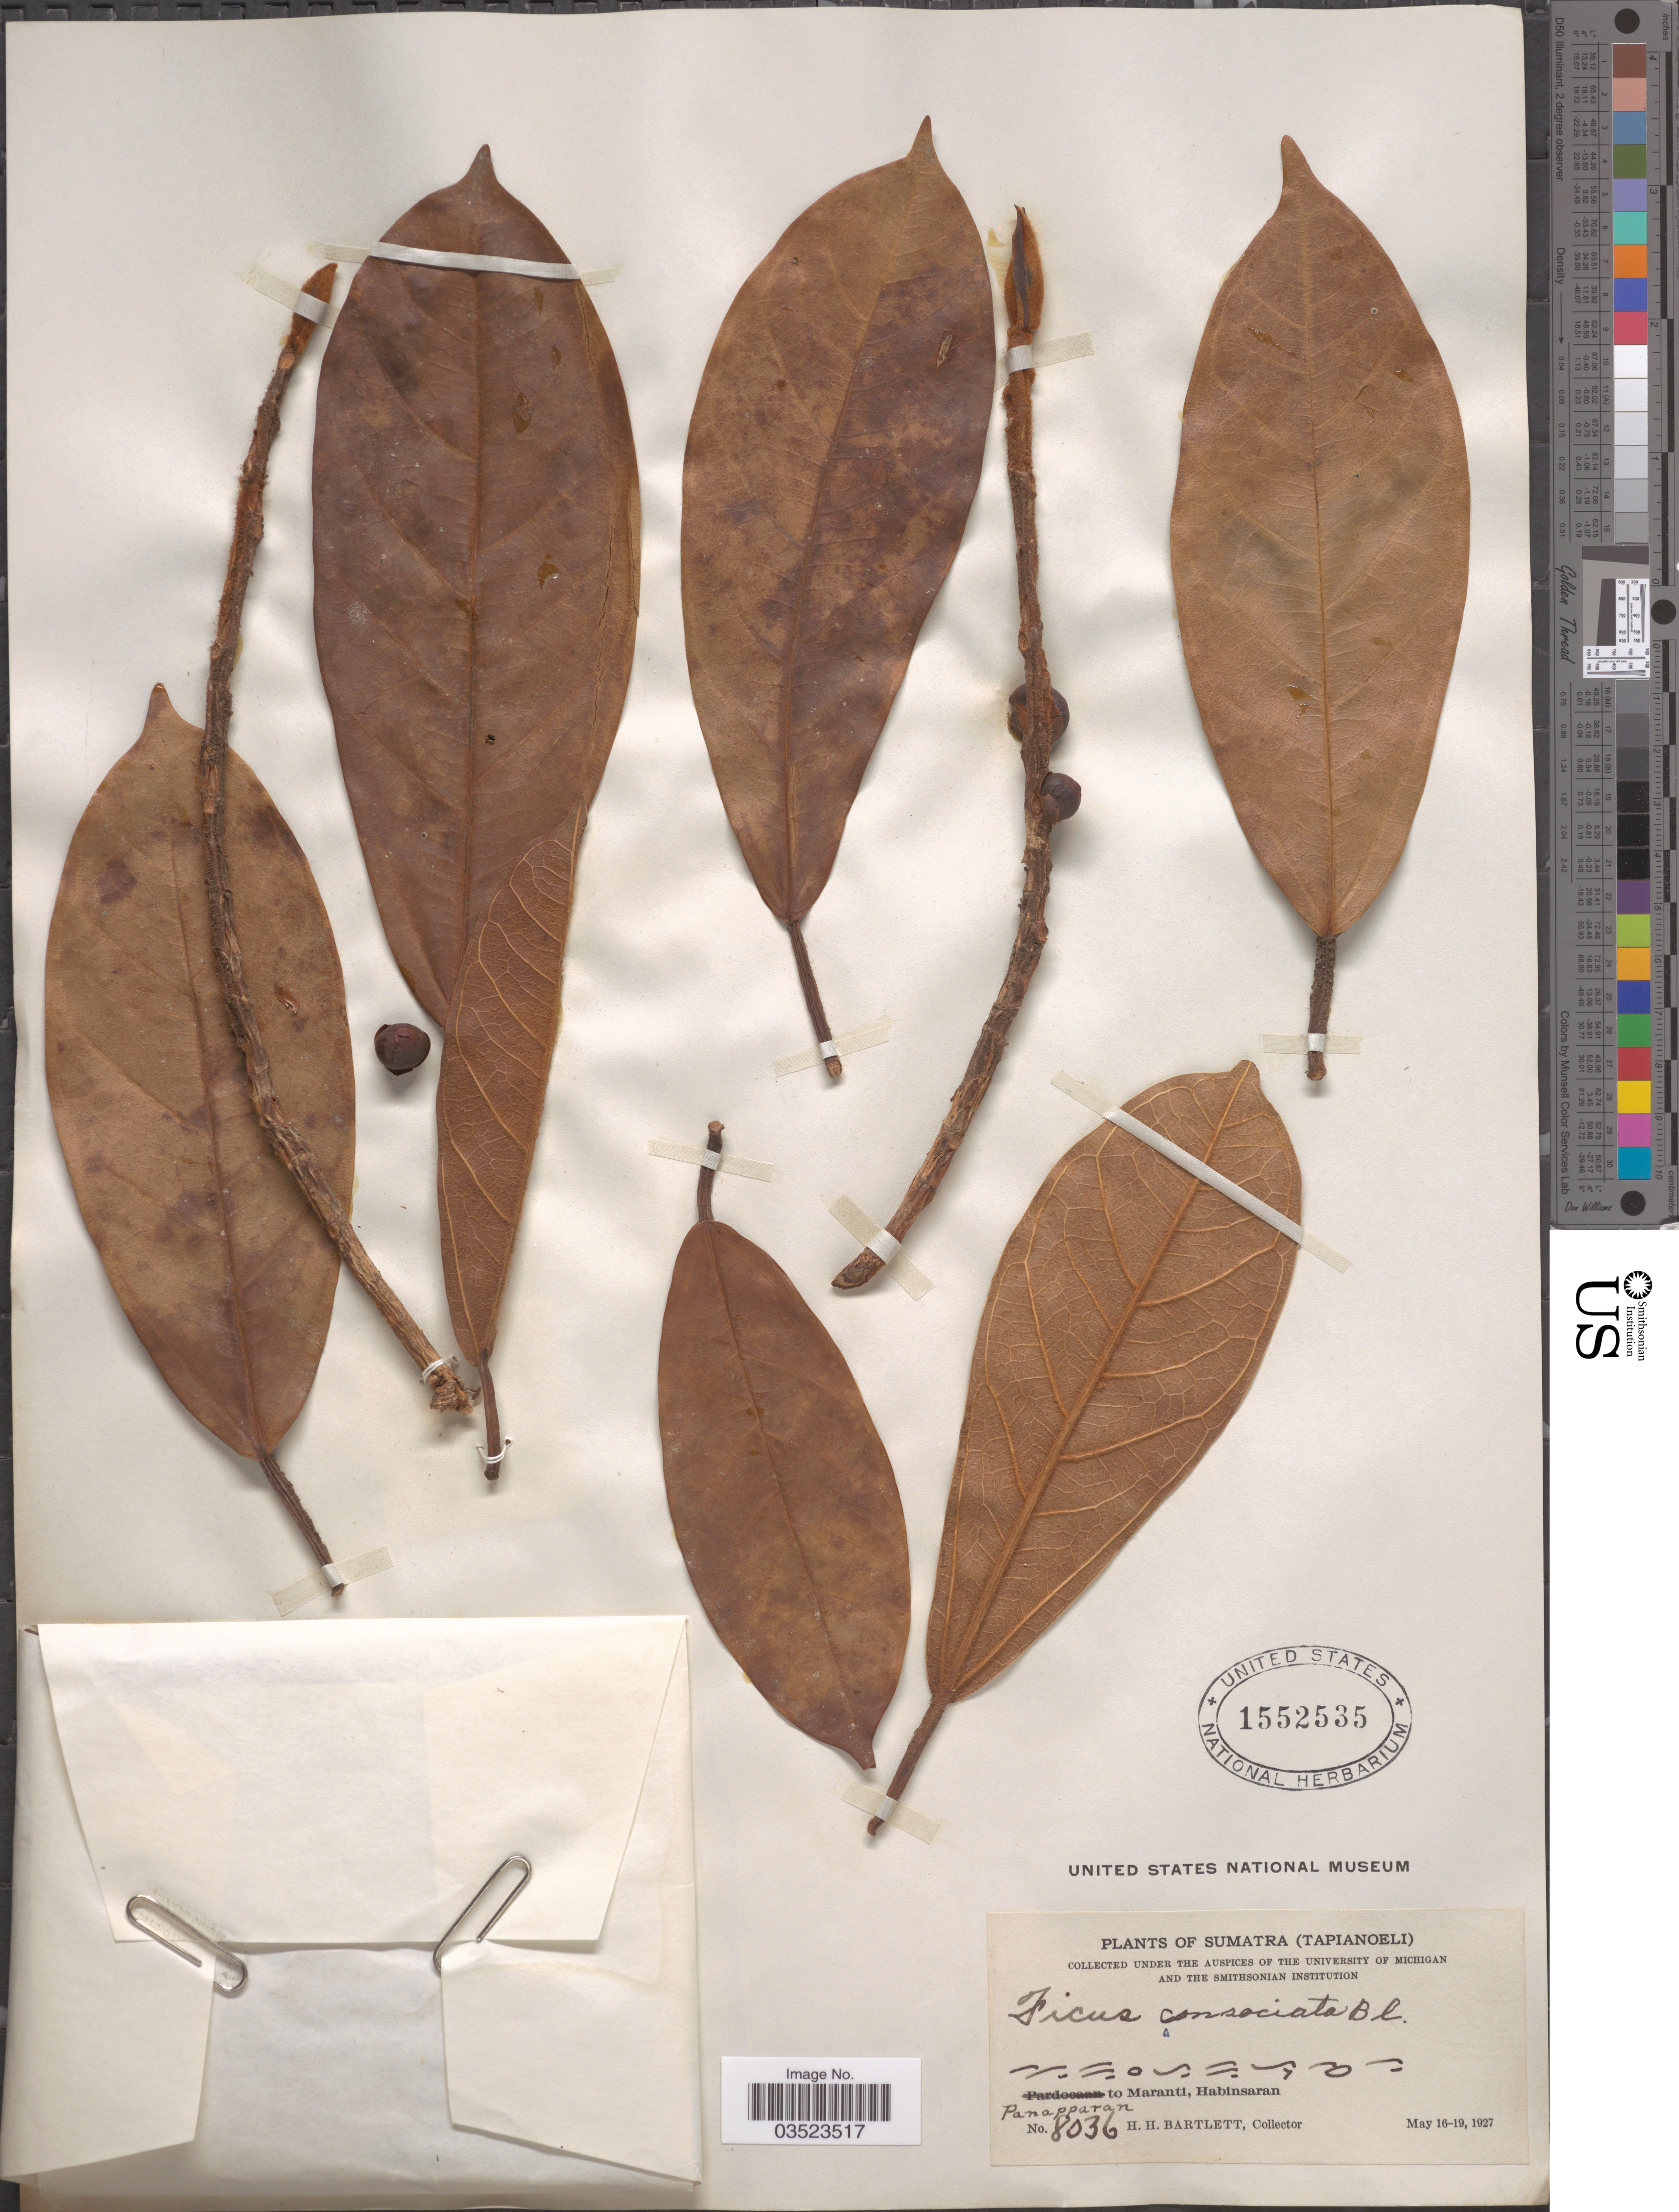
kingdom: Plantae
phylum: Tracheophyta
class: Magnoliopsida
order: Rosales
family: Moraceae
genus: Ficus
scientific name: Ficus consociata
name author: Blume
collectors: H. H. Bartlett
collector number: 8036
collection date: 1927-05-16/1927-05-19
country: Indonesia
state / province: Sumatra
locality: Sumatra (Tapianoeli). Panapparan to Maranti, Habinsaran.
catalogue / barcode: US 1552535